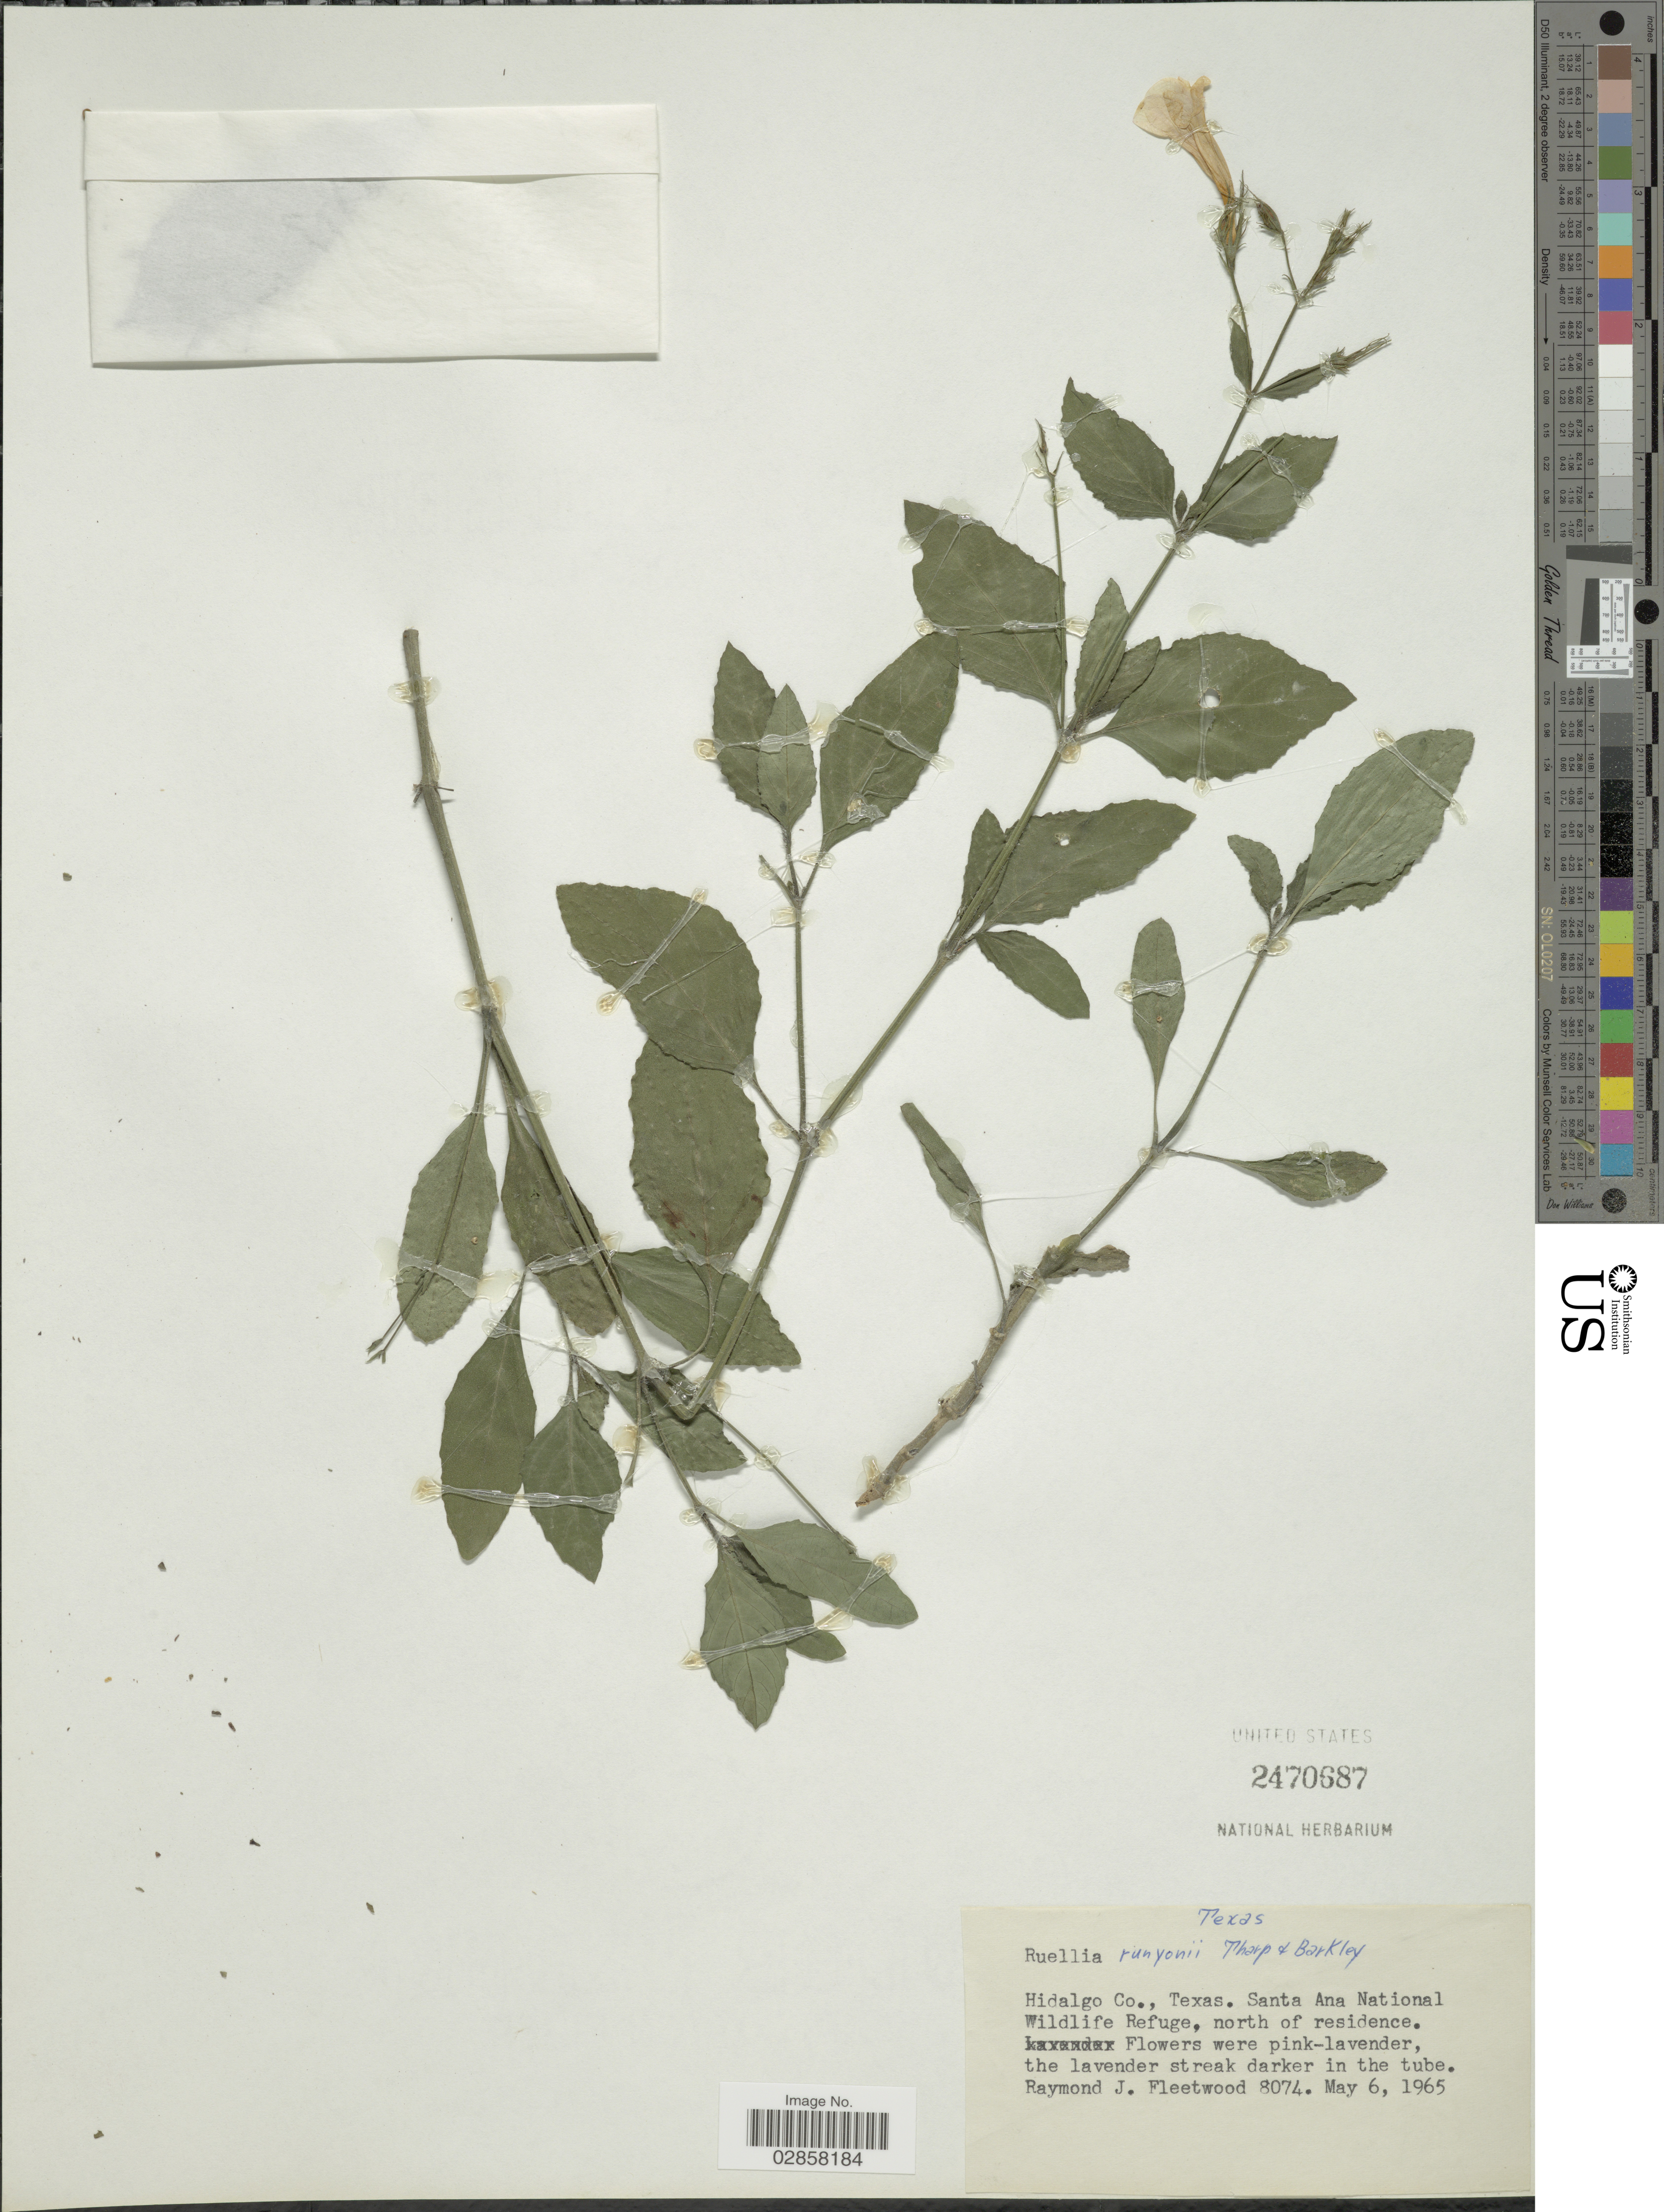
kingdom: Plantae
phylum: Tracheophyta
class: Magnoliopsida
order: Lamiales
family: Acanthaceae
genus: Ruellia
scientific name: Ruellia runyonii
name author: Tharp & F.A. Barkley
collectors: R. J. Fleetwood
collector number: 8074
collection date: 1965-05-06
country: United States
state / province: Texas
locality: Hidalgo Co. Santa Ana National Wildlife Refuge, north of residence.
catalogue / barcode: US 2470687